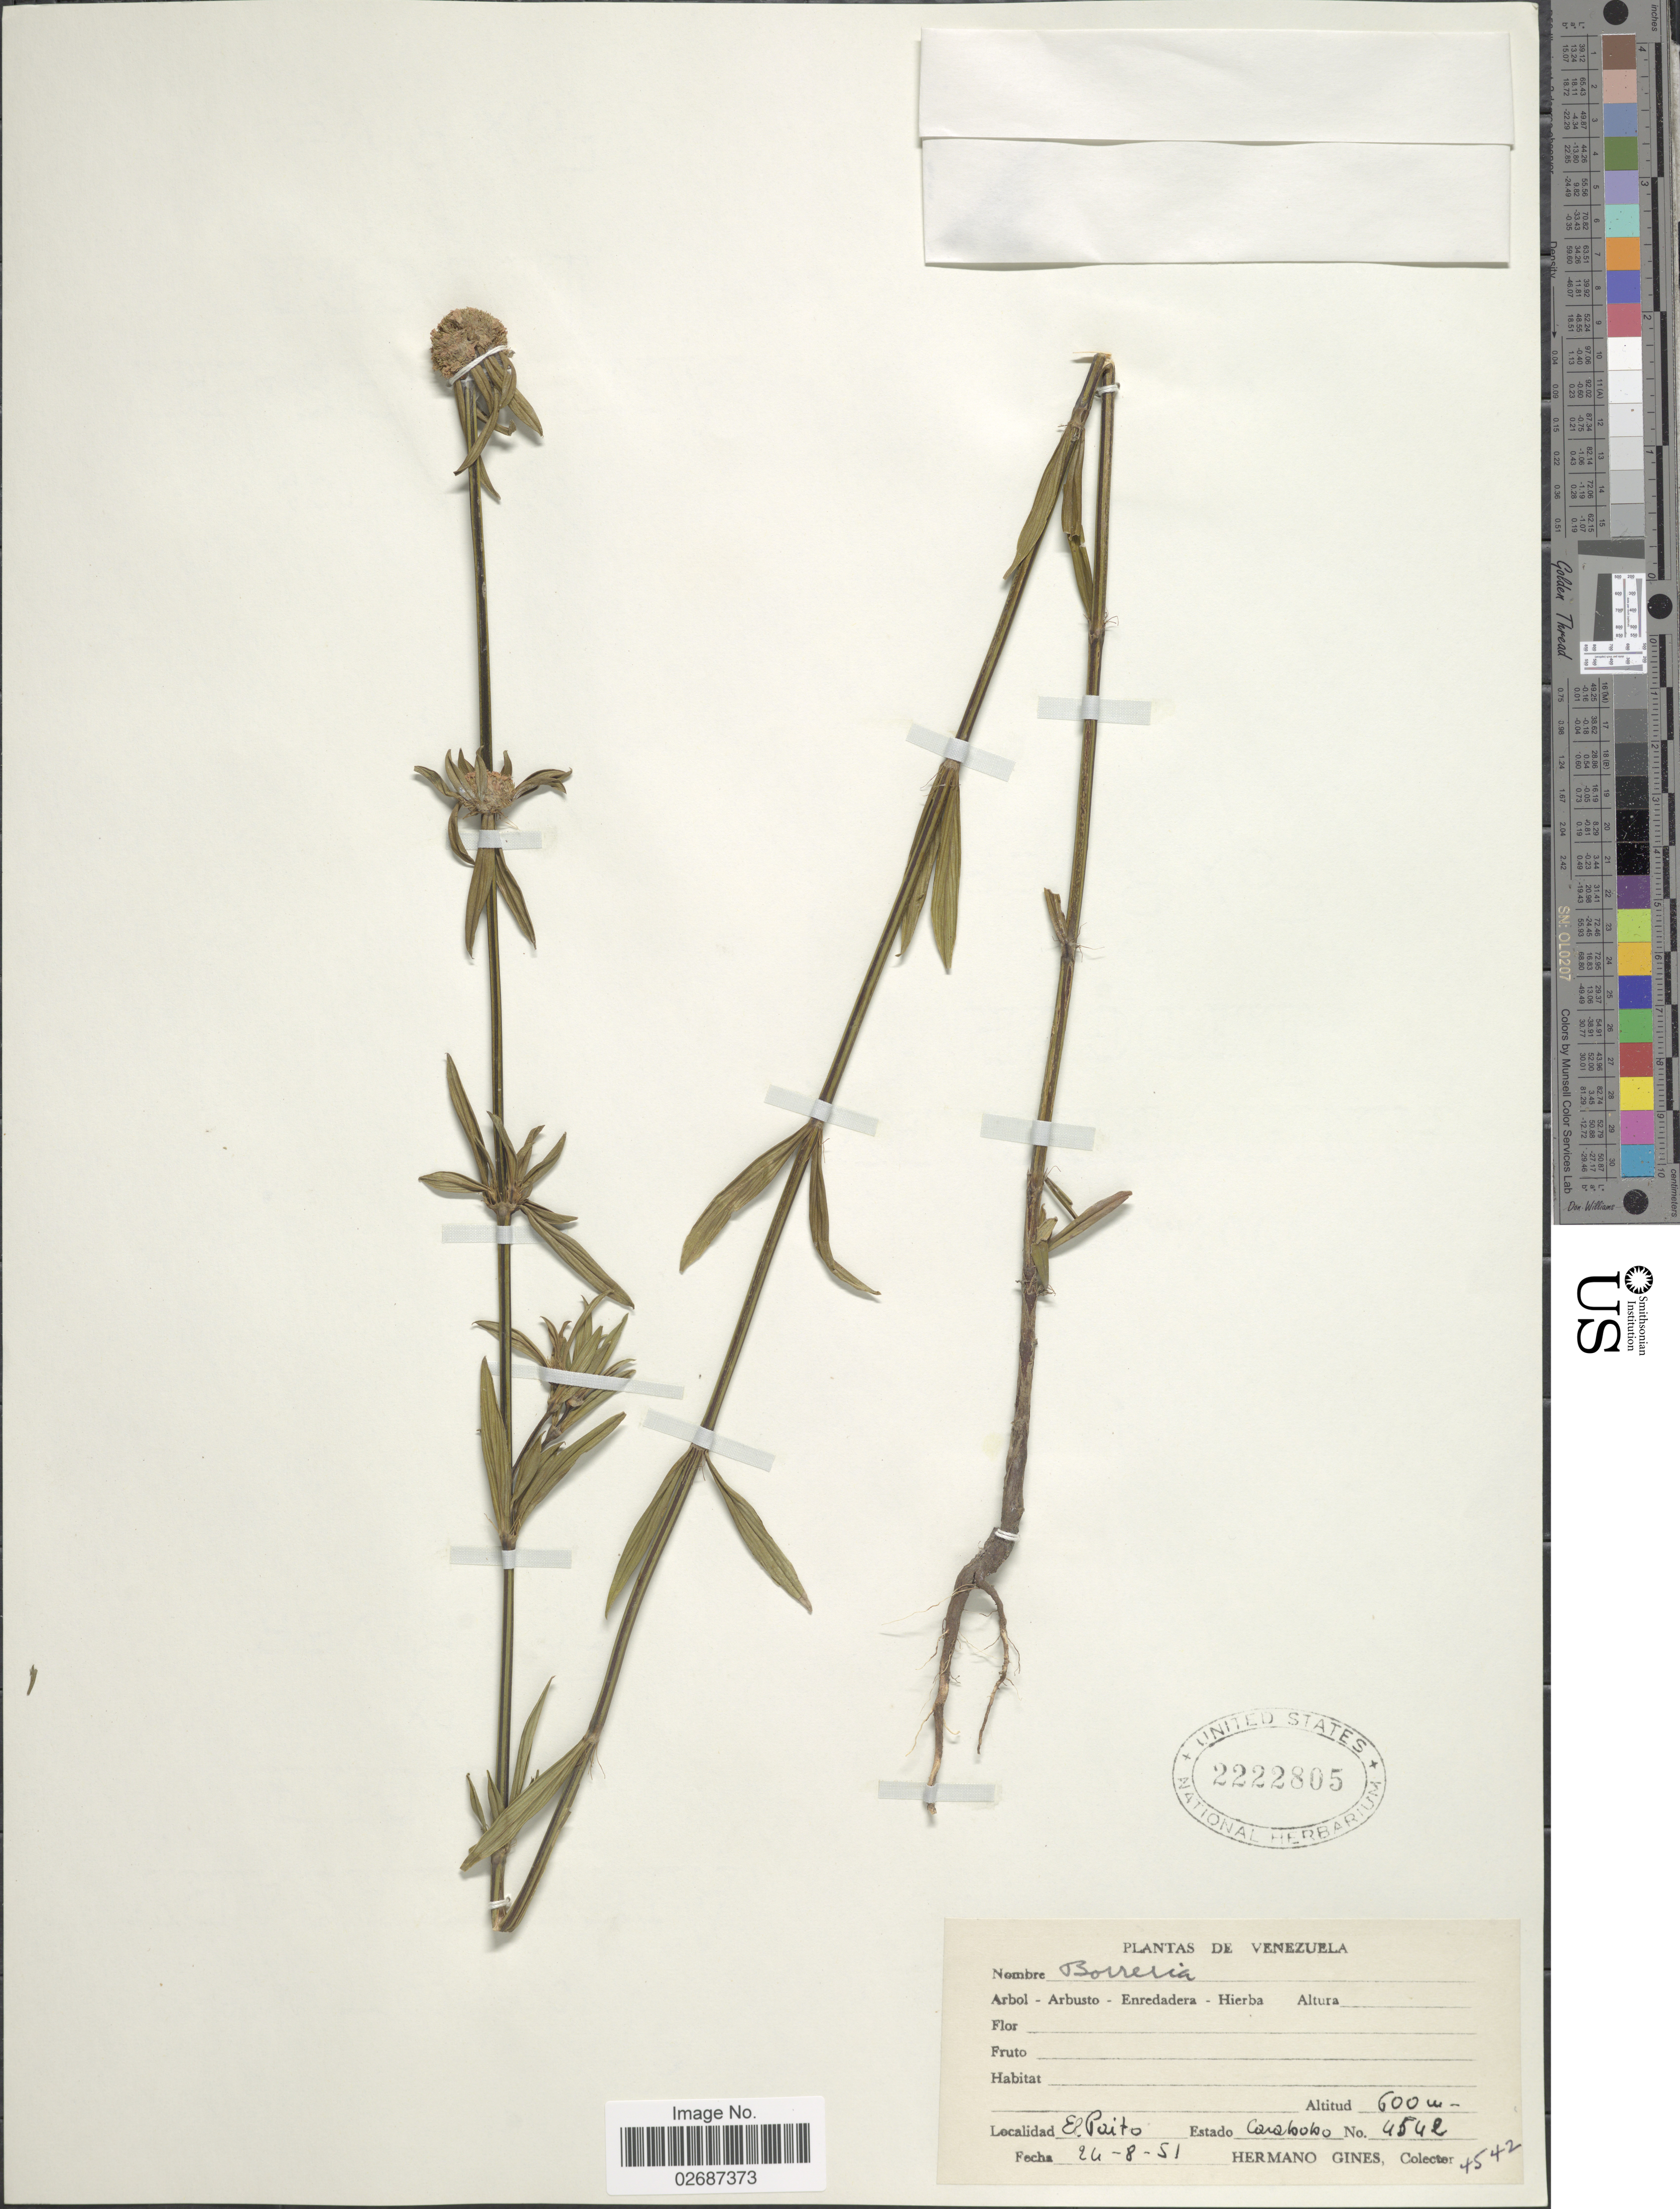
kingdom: Plantae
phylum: Tracheophyta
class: Magnoliopsida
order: Gentianales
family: Rubiaceae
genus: Borreria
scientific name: Borreria sp.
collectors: Bro. Gines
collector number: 4542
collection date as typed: Transcribed d/m/y: 24/8/51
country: Venezuela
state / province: Carabobo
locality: El Paito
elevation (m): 600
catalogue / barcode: US 2222805